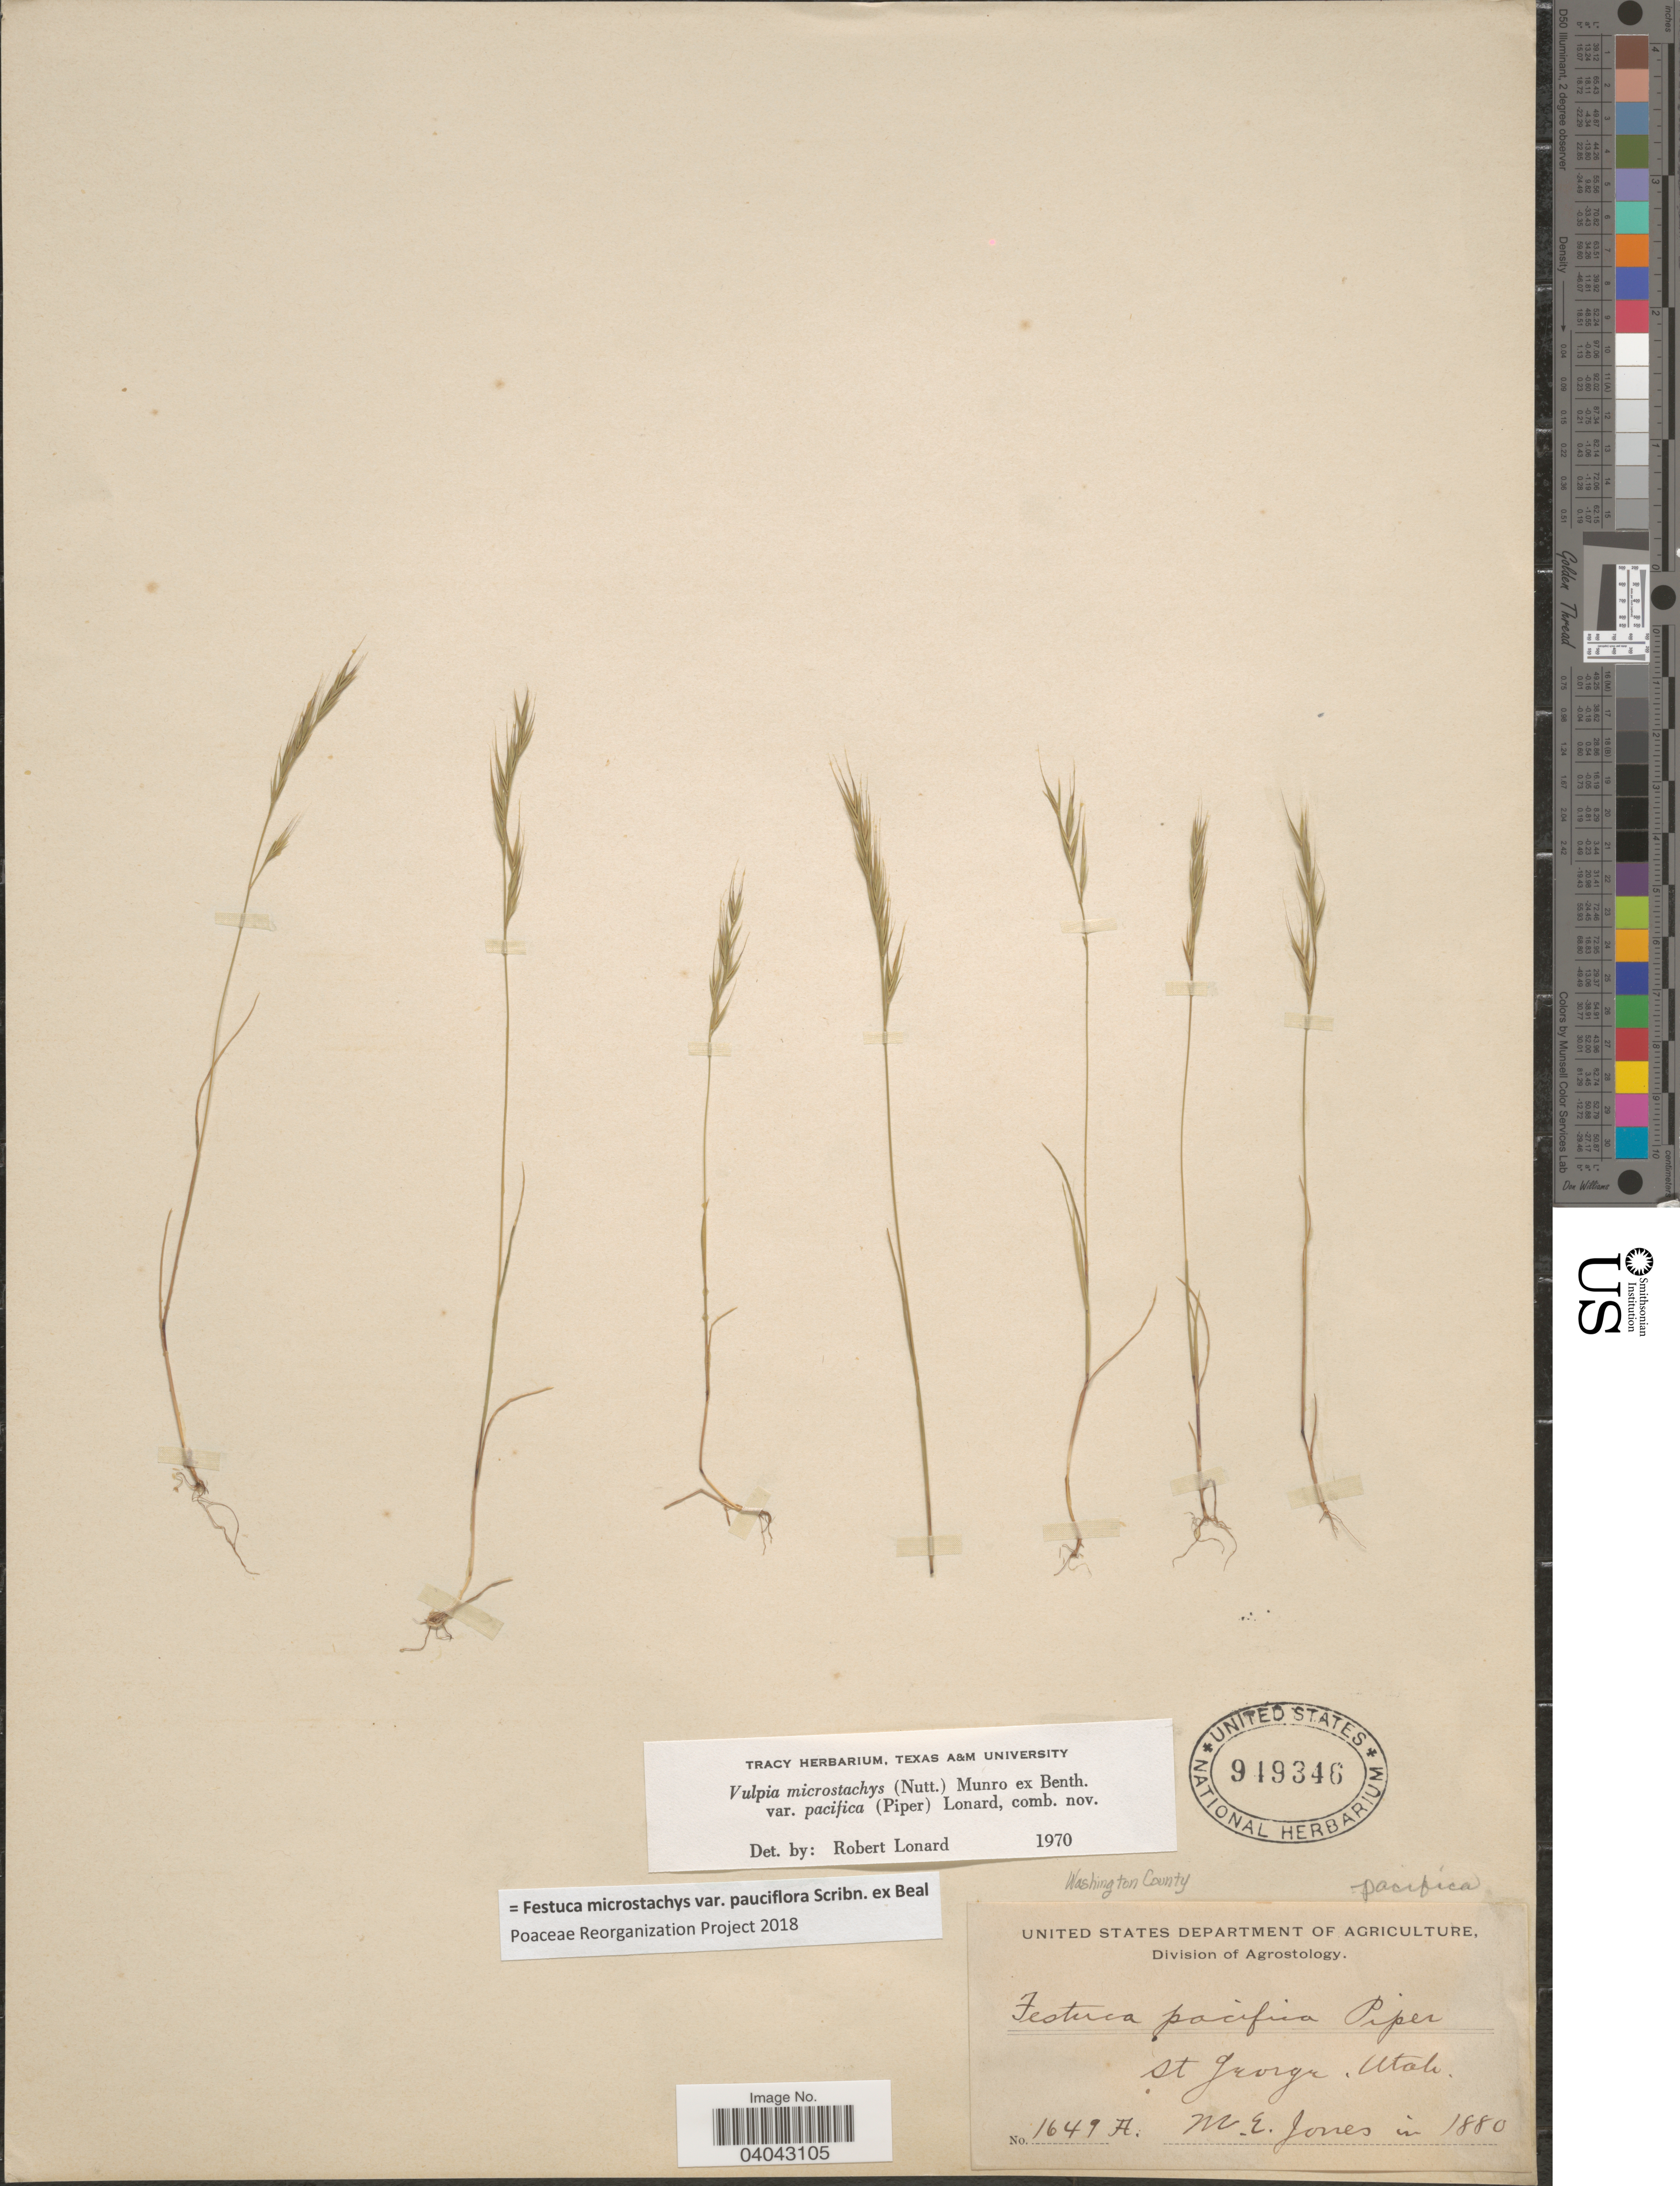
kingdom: Plantae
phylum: Tracheophyta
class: Liliopsida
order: Poales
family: Poaceae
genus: Festuca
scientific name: Festuca microstachys var. pauciflora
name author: Scribn. ex W.J. Beal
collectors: M. E. Jones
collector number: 1649A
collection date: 1880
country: United States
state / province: Utah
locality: Washington County. St. George.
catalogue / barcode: US 949346